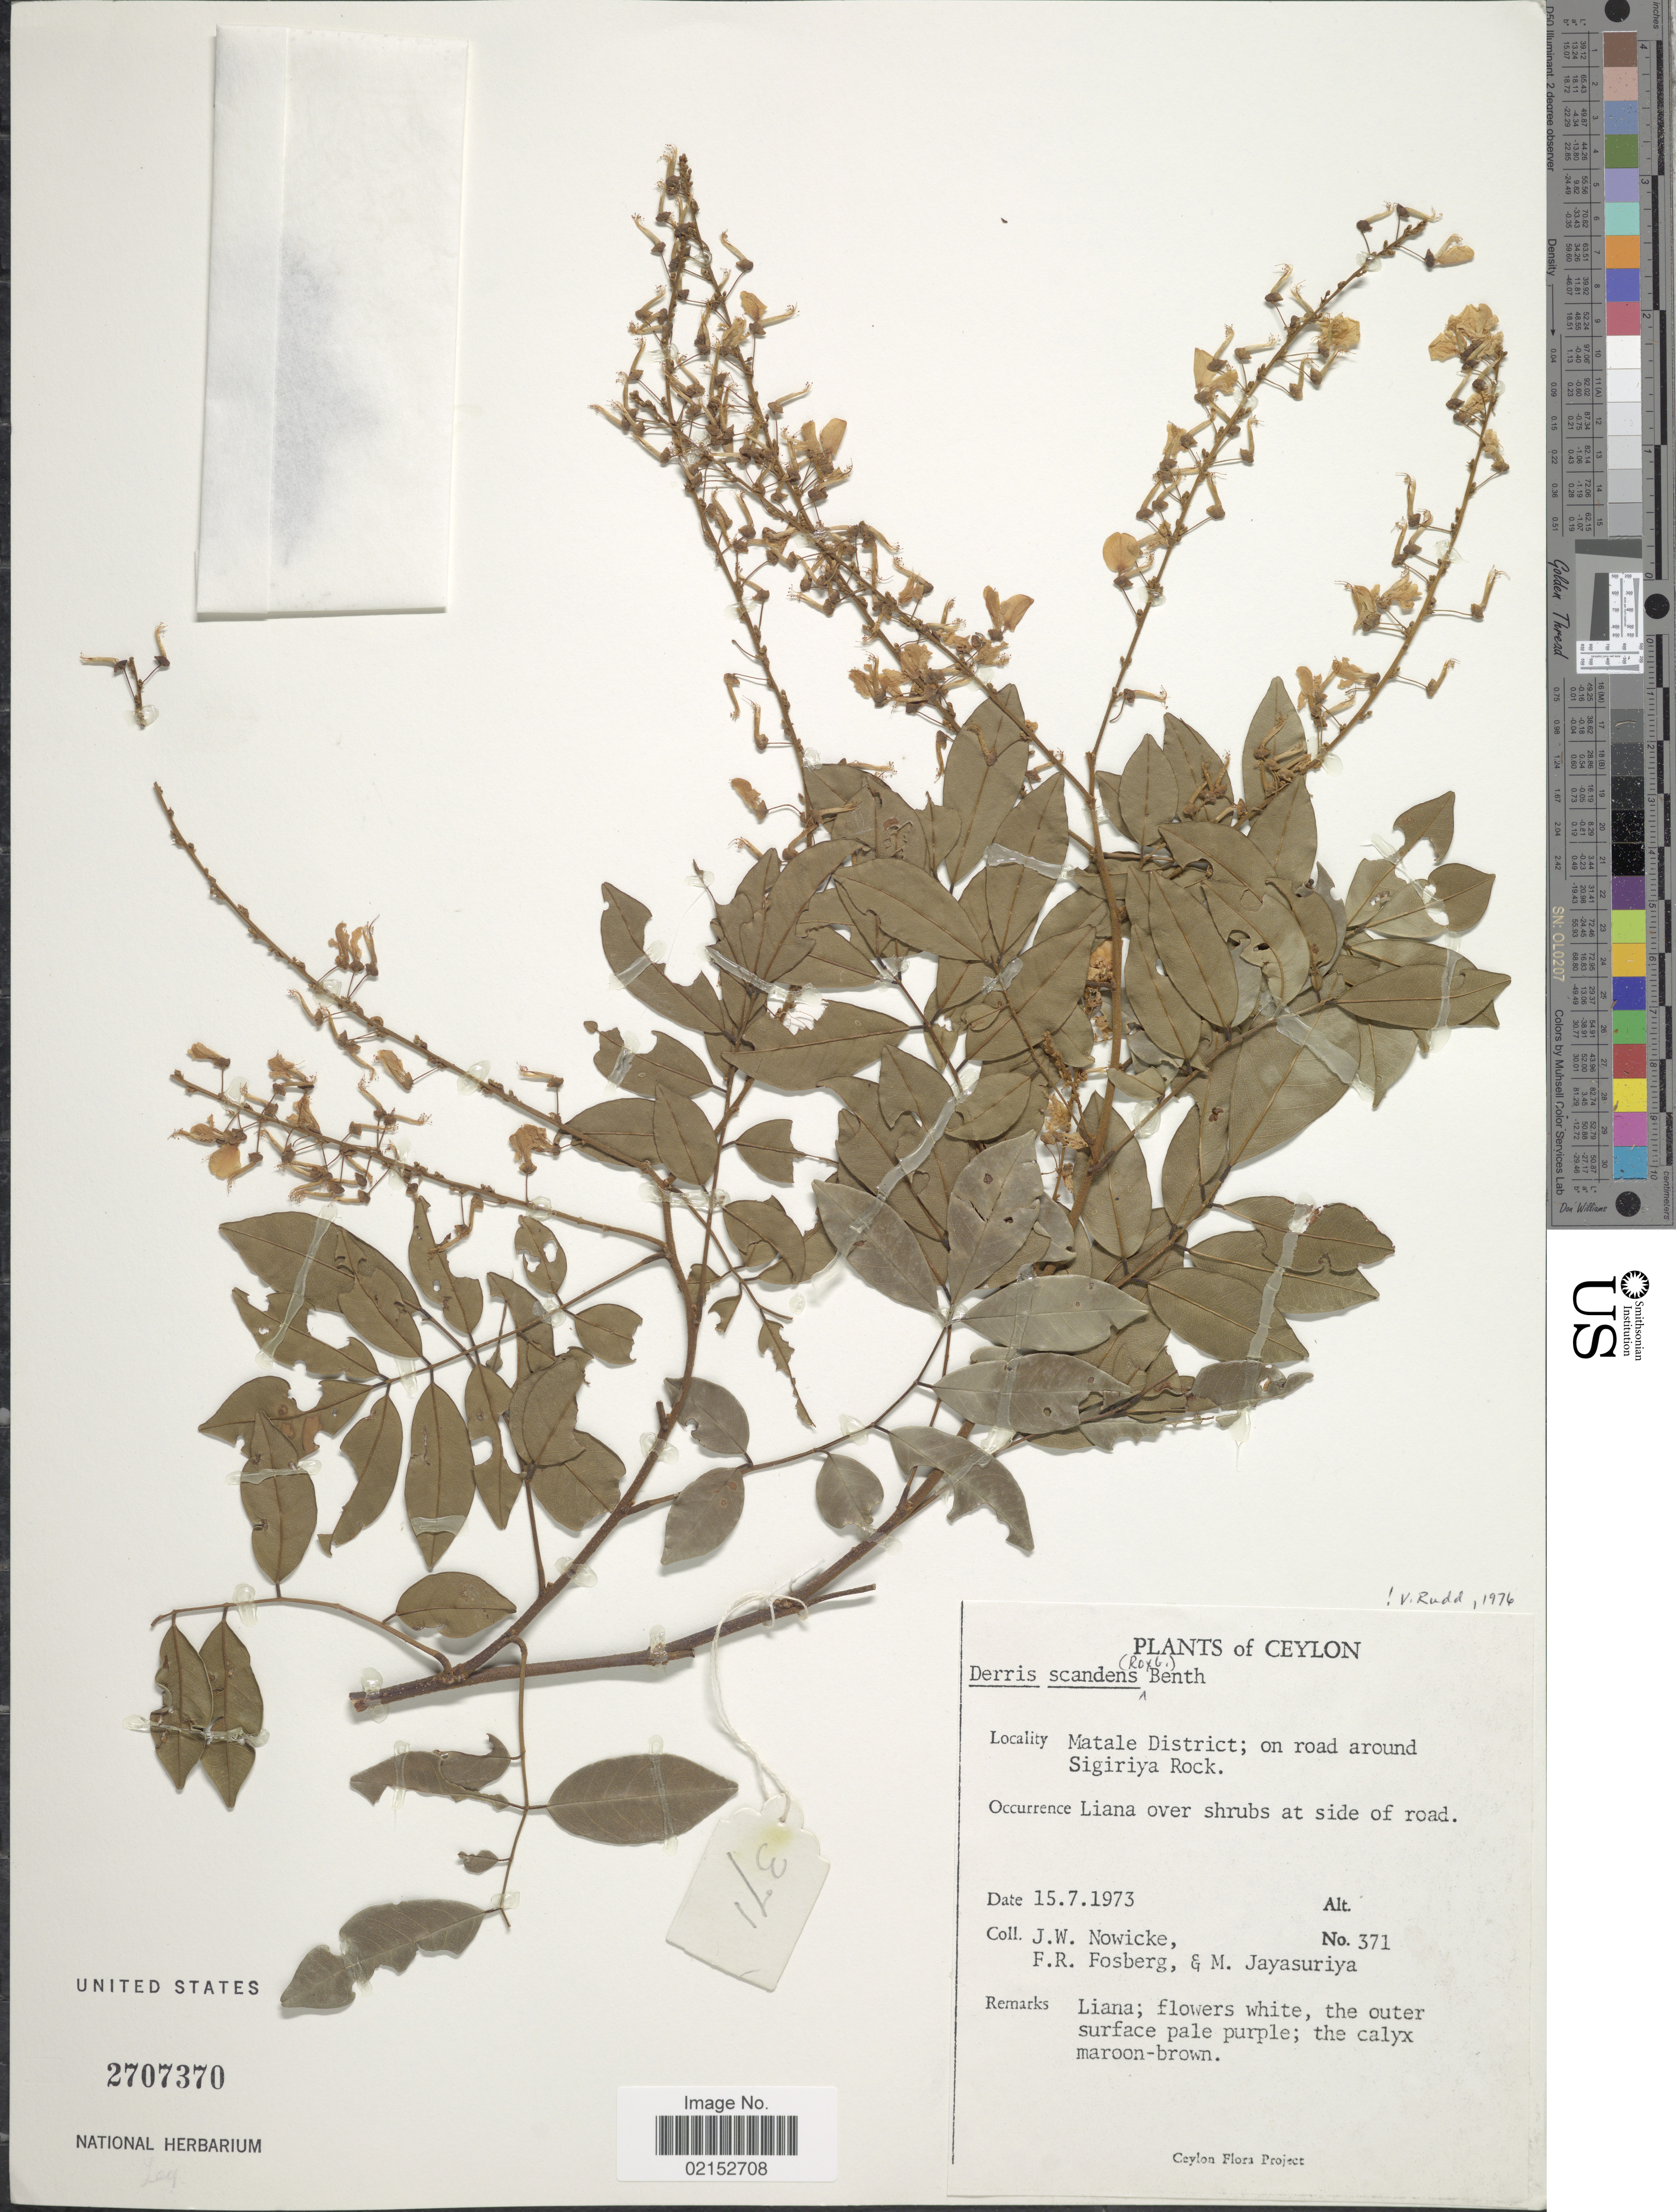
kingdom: Plantae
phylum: Tracheophyta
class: Magnoliopsida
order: Fabales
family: Fabaceae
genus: Brachypterum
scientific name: Brachypterum scandens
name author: (Roxb.) Miq.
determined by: Strong, Mark T., (BOT), Smithsonian Institution - National Museum of Natural History (UNITED STATES)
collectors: J. W. Nowicke, F. R. Fosberg & M. Jayasuriya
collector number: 371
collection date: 1973-07-15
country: Sri Lanka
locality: Ceylon, Matale District, on road around Sigiriya Rock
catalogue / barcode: US 2707370